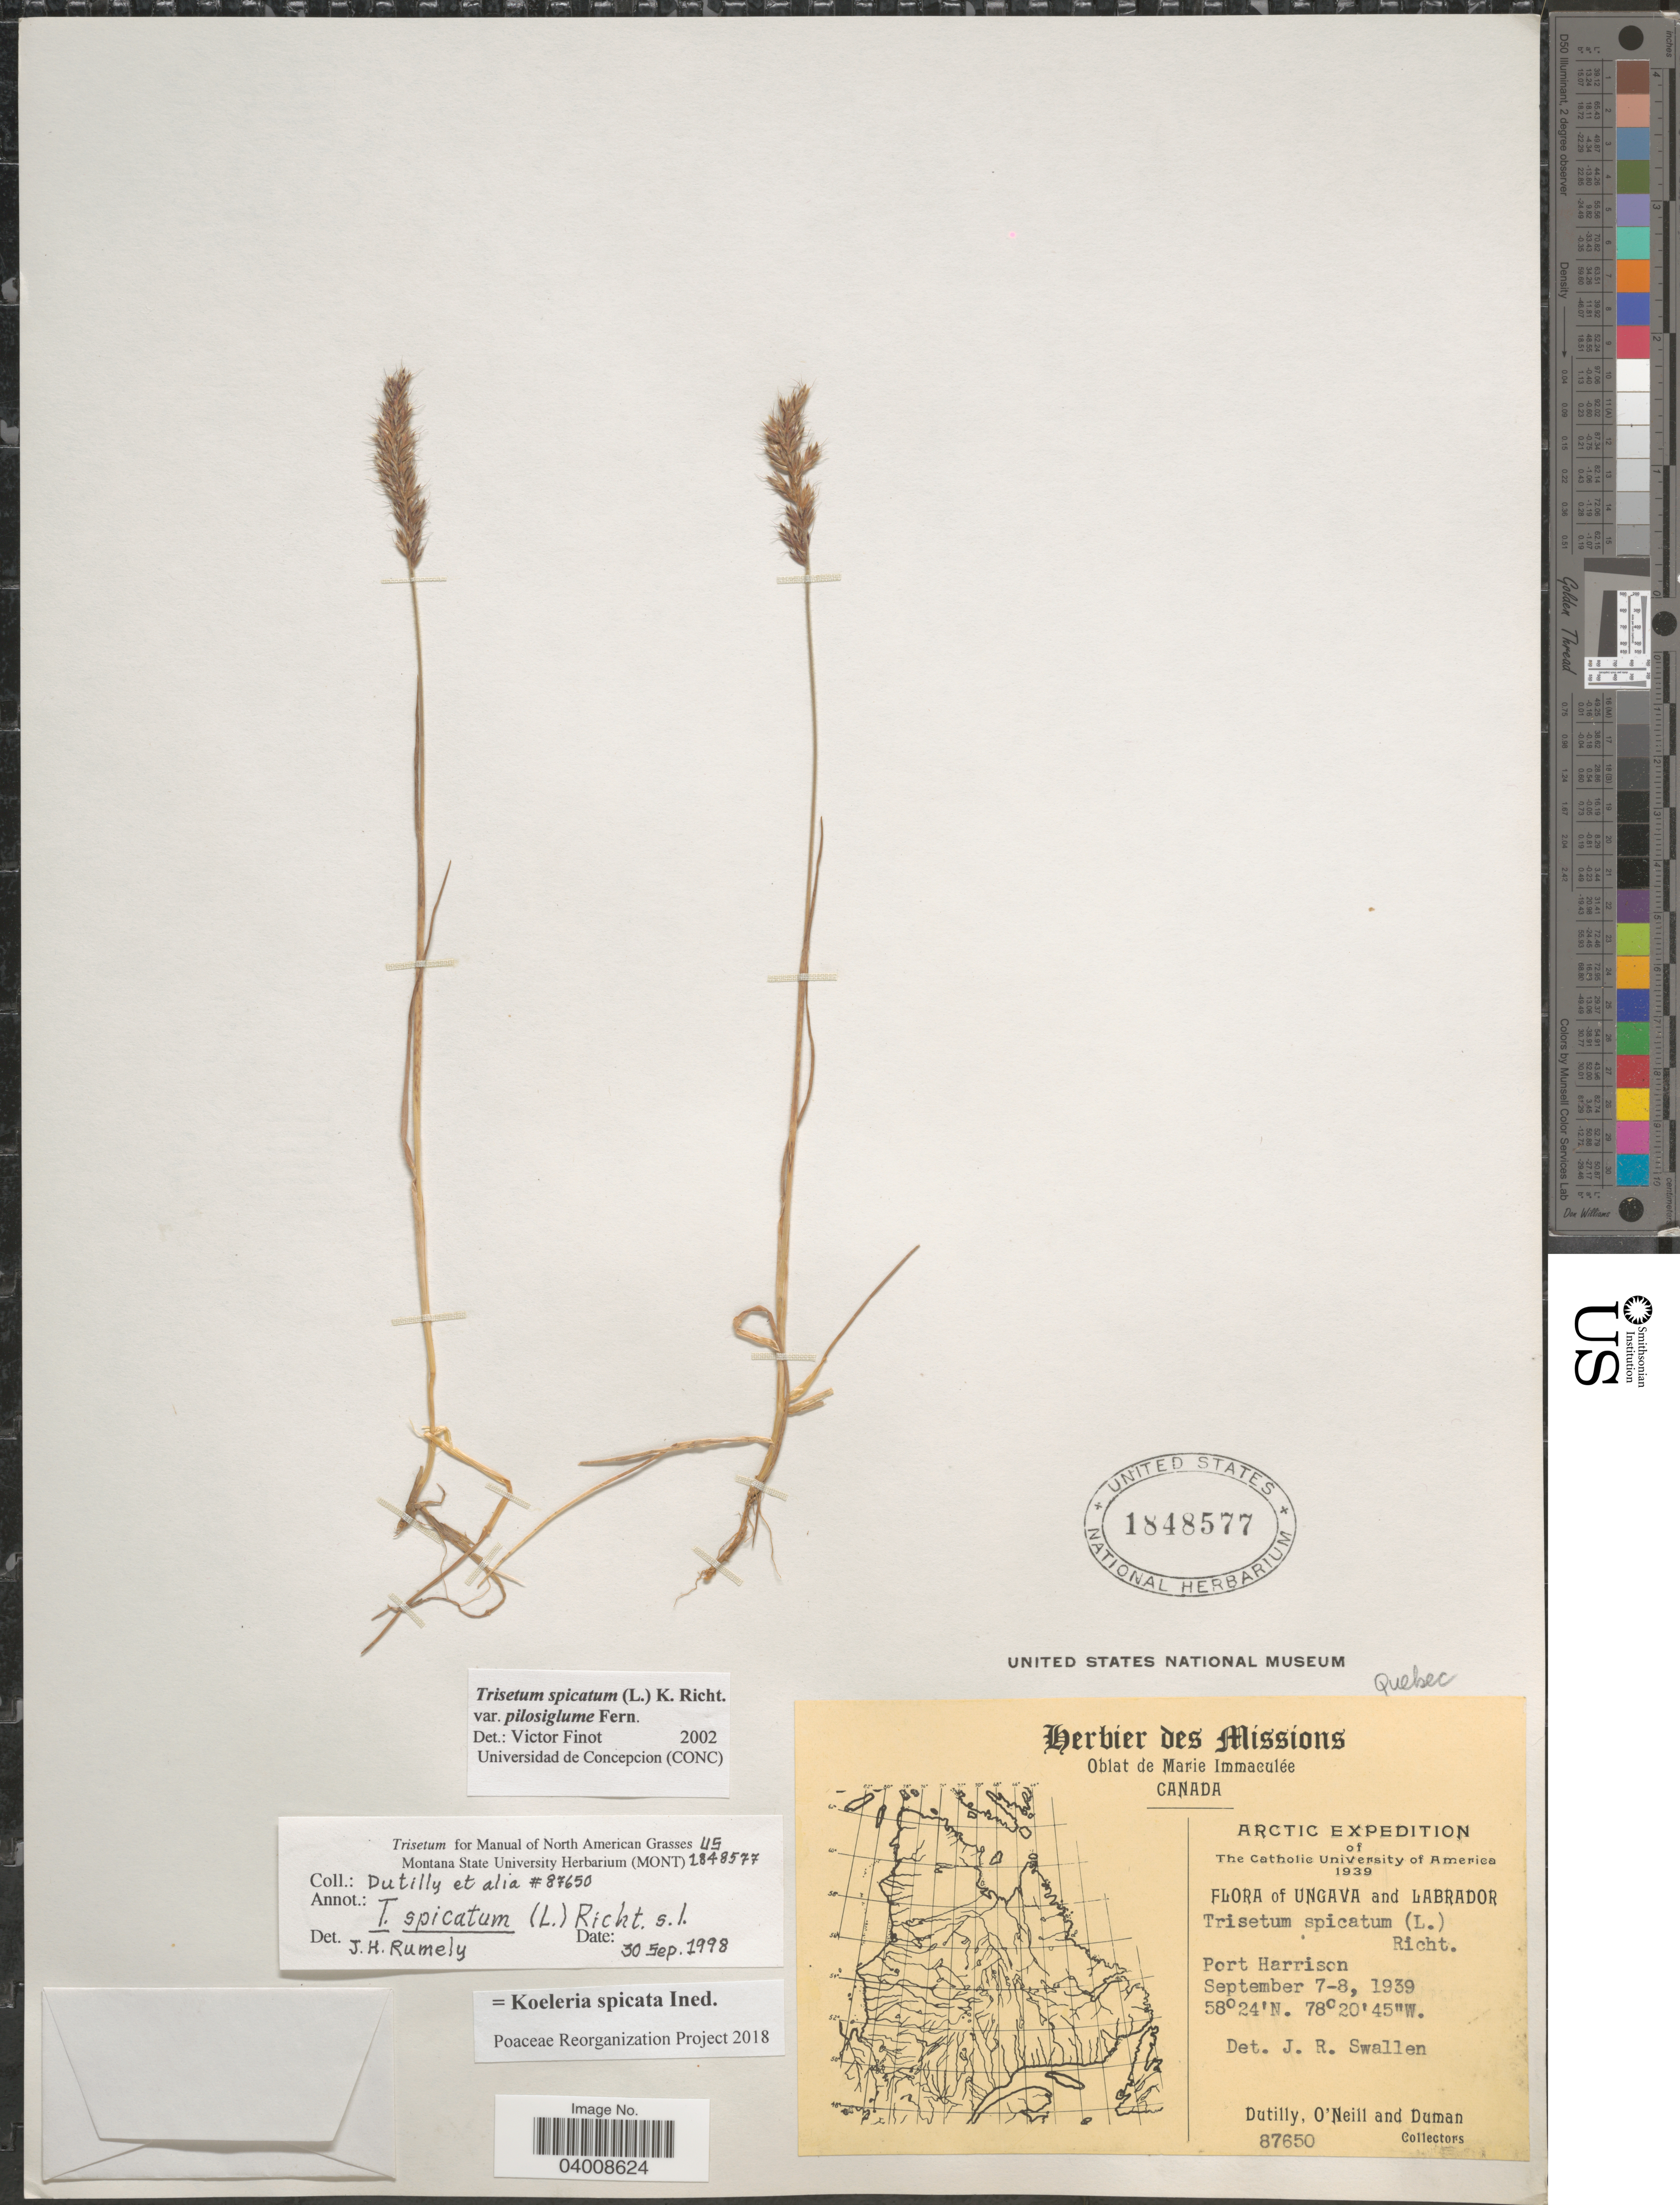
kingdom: Plantae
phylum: Tracheophyta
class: Liliopsida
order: Poales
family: Poaceae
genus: Koeleria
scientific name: Koeleria spicata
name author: (L.) Barberá et al.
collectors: -. Dutilly, -. O'Neill & -. Duman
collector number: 87650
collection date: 1939-09-07/1939-09-08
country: Canada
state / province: Newfoundland and Labrador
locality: Ungava and Labrador. Port Harrison.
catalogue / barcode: US 1848577